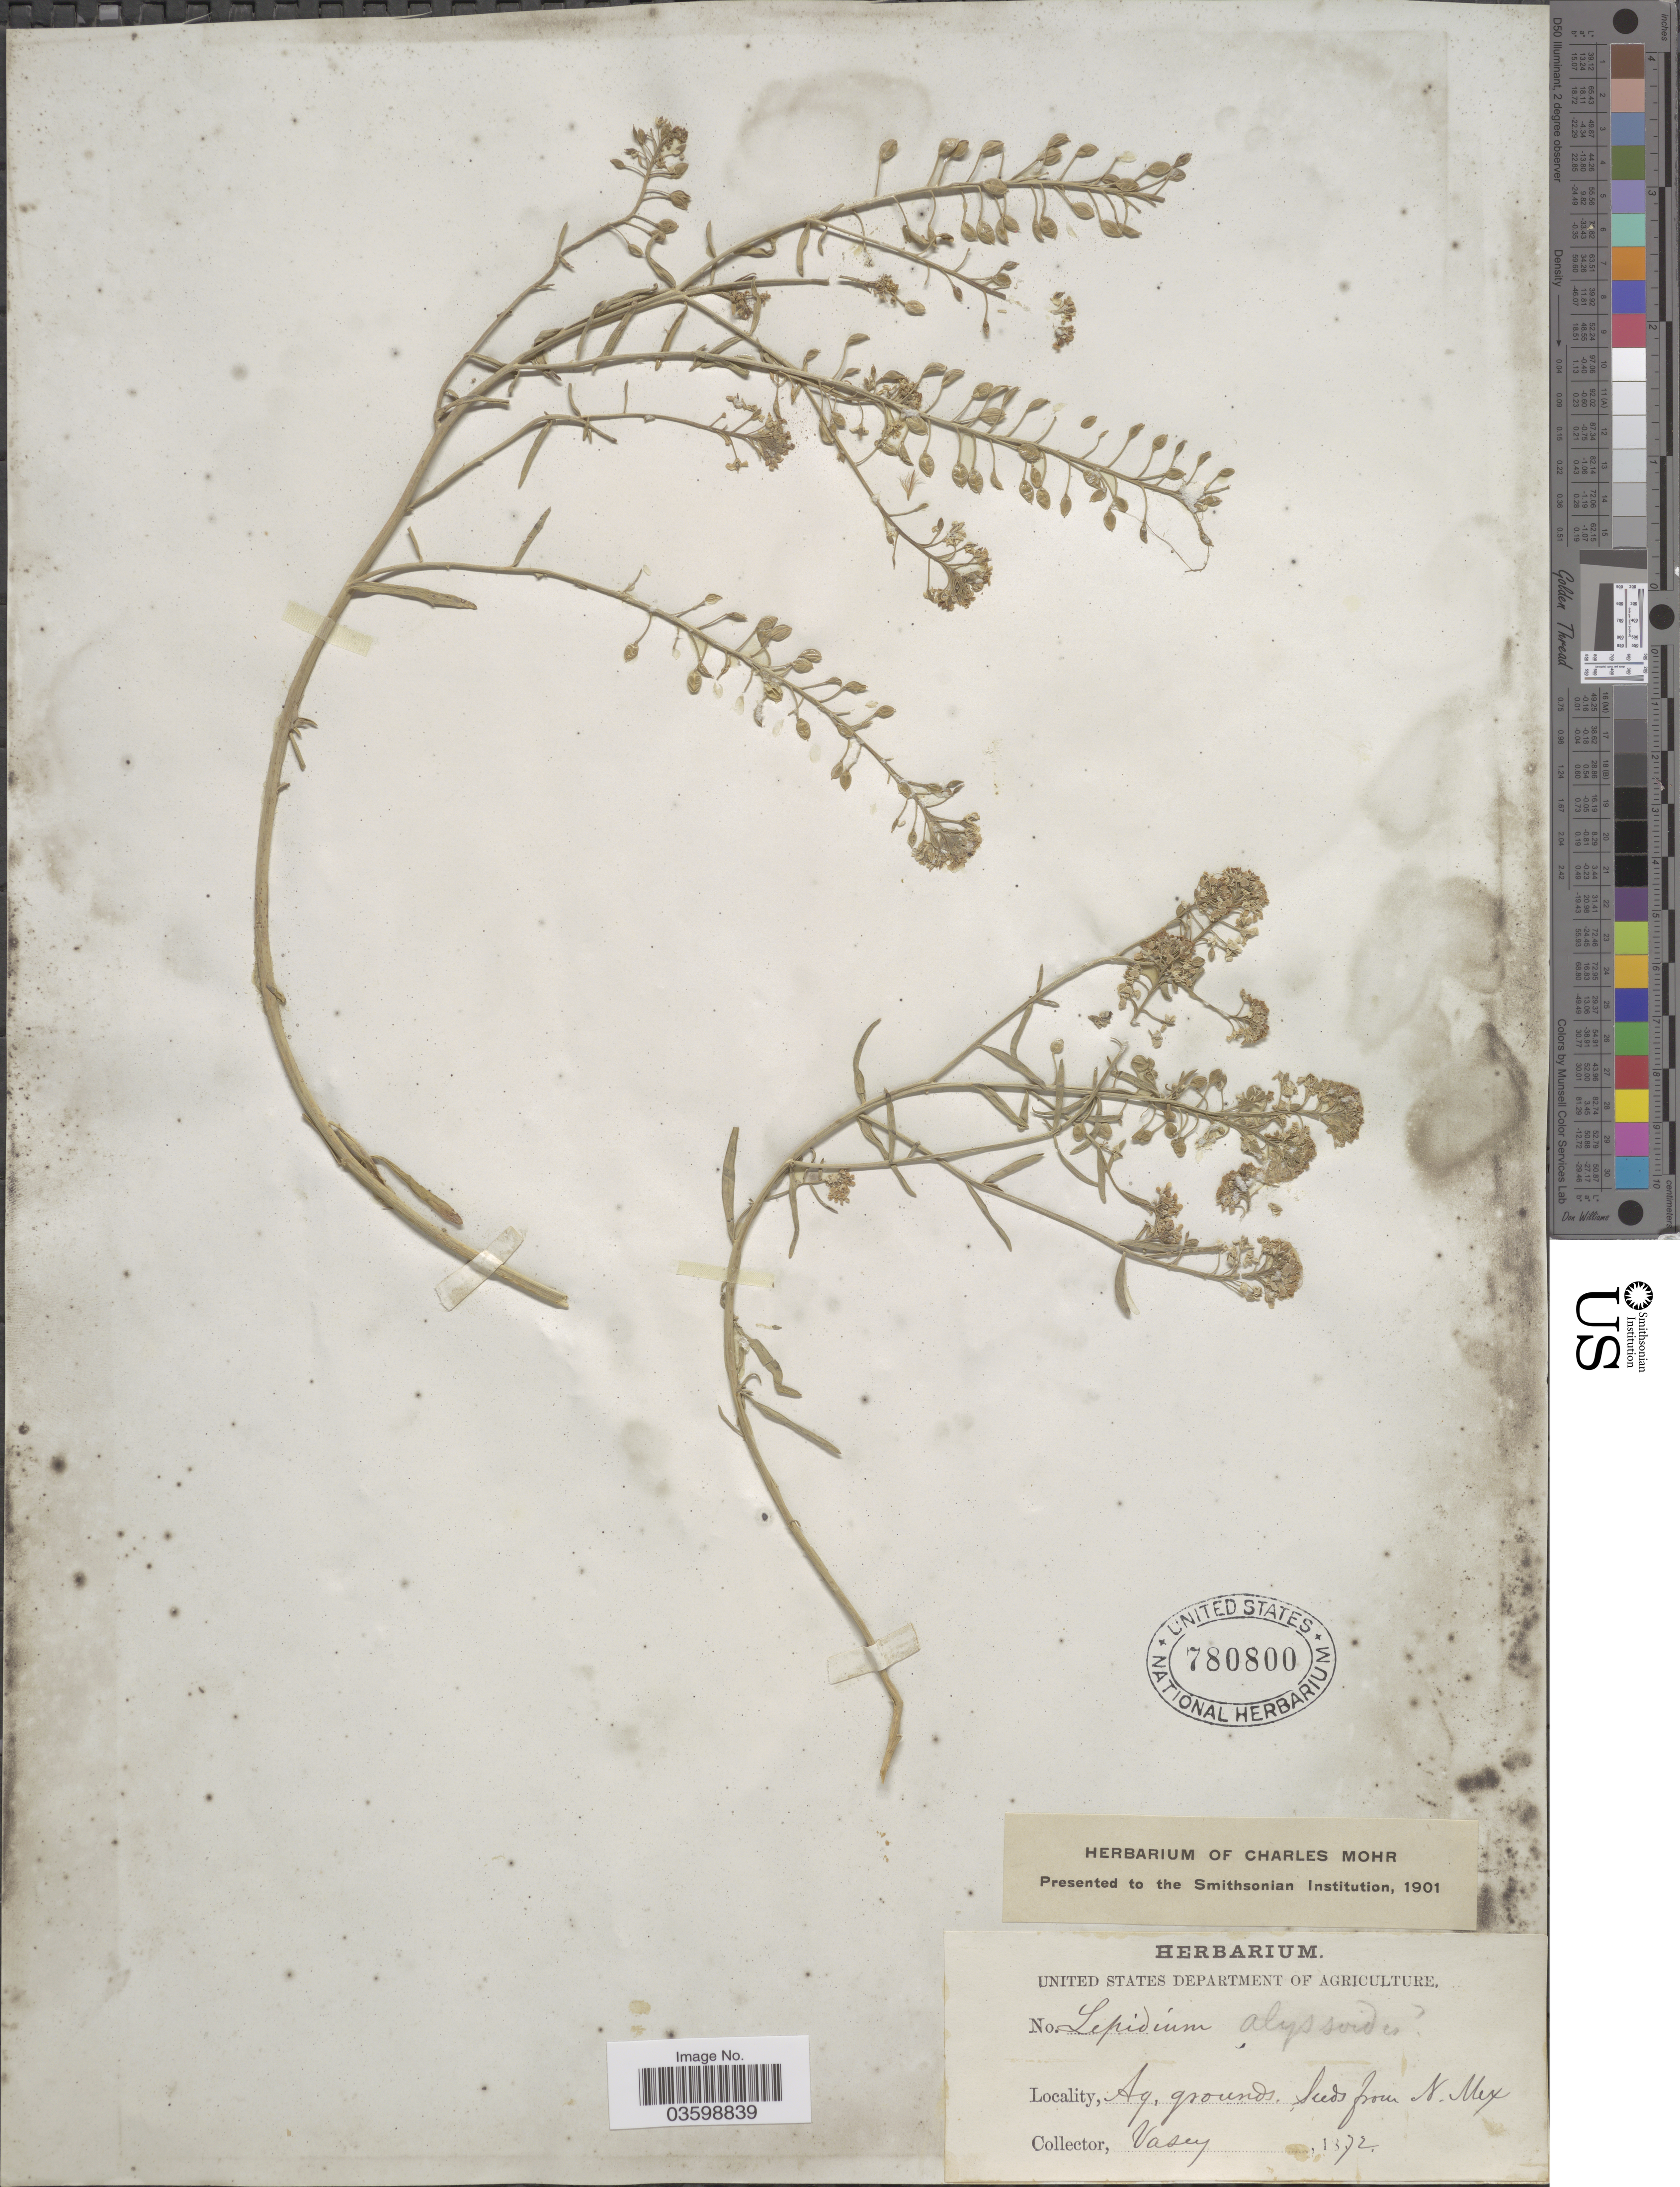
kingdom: Plantae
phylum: Tracheophyta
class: Magnoliopsida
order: Brassicales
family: Brassicaceae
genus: Lepidium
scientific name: Lepidium montanum var. alyssoides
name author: (A. Gray) M.E. Jones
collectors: Vasey, --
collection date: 1872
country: United States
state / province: New Mexico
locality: Ag. grounds, seeds from N.Mex.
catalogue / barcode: US 780800